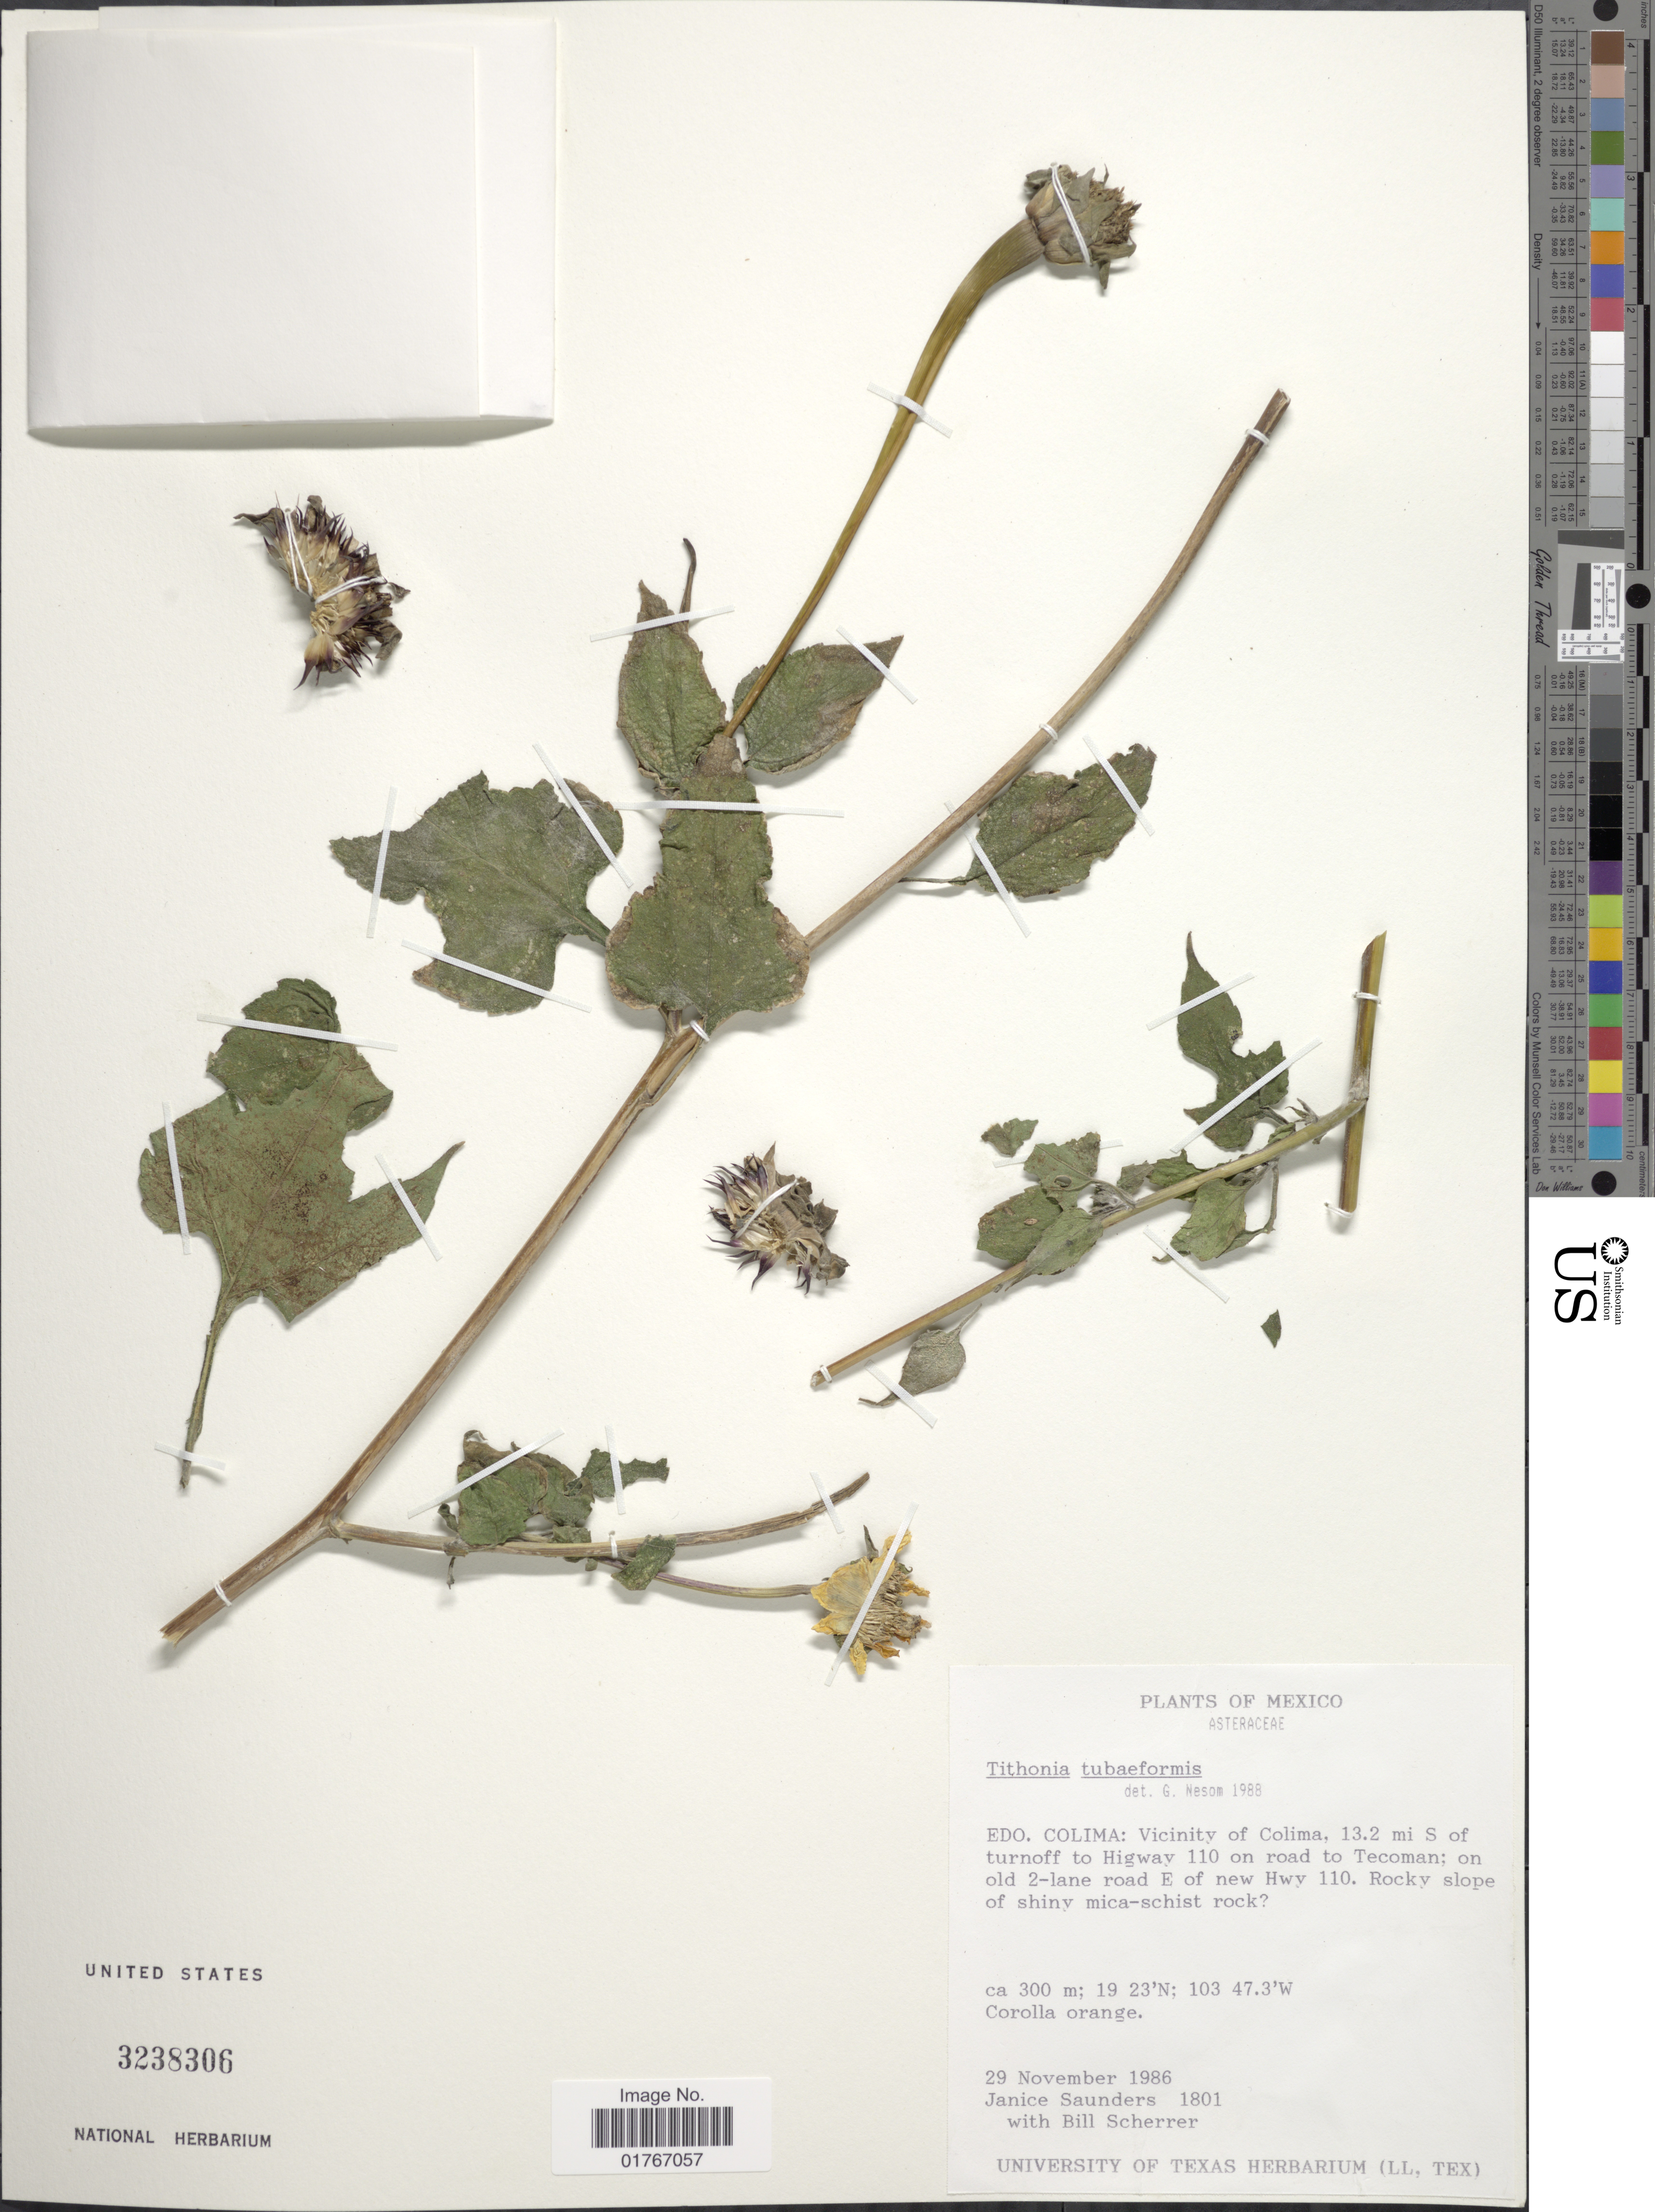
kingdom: Plantae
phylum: Tracheophyta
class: Magnoliopsida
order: Asterales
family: Asteraceae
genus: Tithonia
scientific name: Tithonia tubaeformis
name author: (Jacq.) Cass.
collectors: J. G. Saunders & B. Scherrer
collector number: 1801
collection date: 1986-11-29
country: Mexico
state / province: Colima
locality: Vicinity of Colima, 13.2 mi S of turnoff to Highway 110 on road to Tecoman; on old 2-lane road E of new Hwy 110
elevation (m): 300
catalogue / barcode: US 3238306